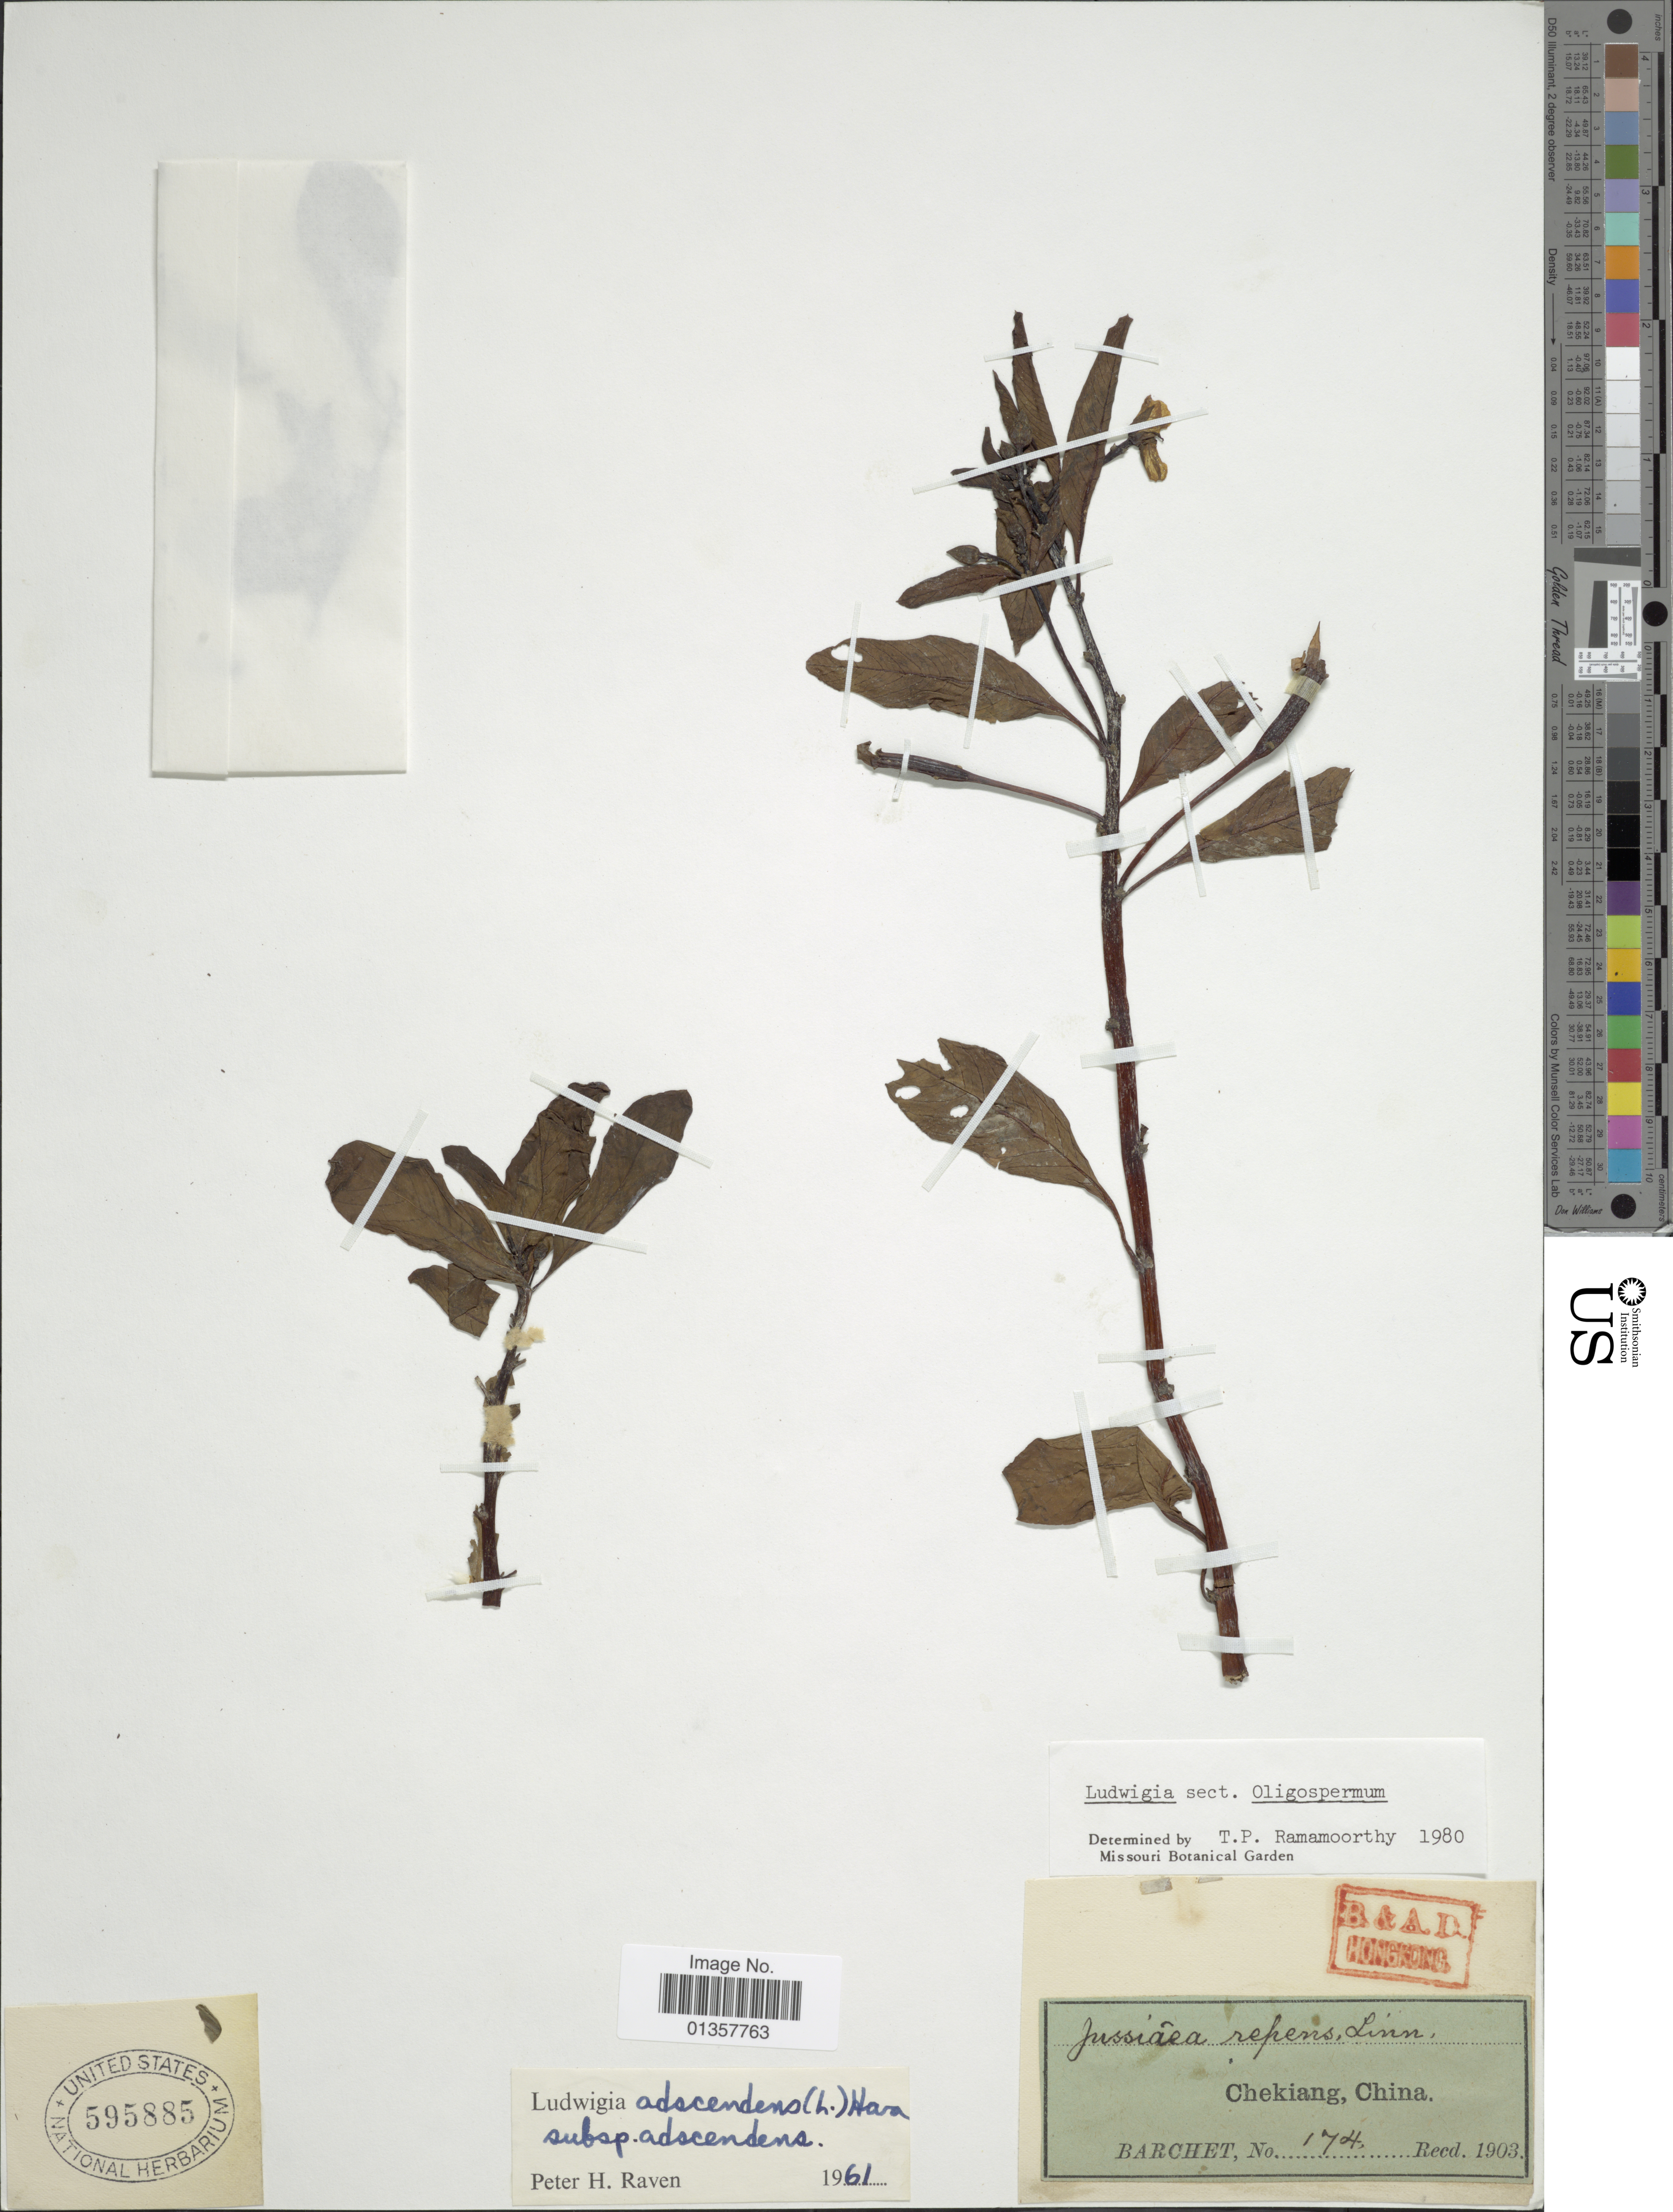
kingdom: Plantae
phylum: Tracheophyta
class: Magnoliopsida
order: Myrtales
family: Onagraceae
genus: Ludwigia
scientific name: Ludwigia adscendens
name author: (L.) H. Hara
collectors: Barchet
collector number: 174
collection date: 1903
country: China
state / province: Zhejiang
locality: Chekiang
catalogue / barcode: US 595885